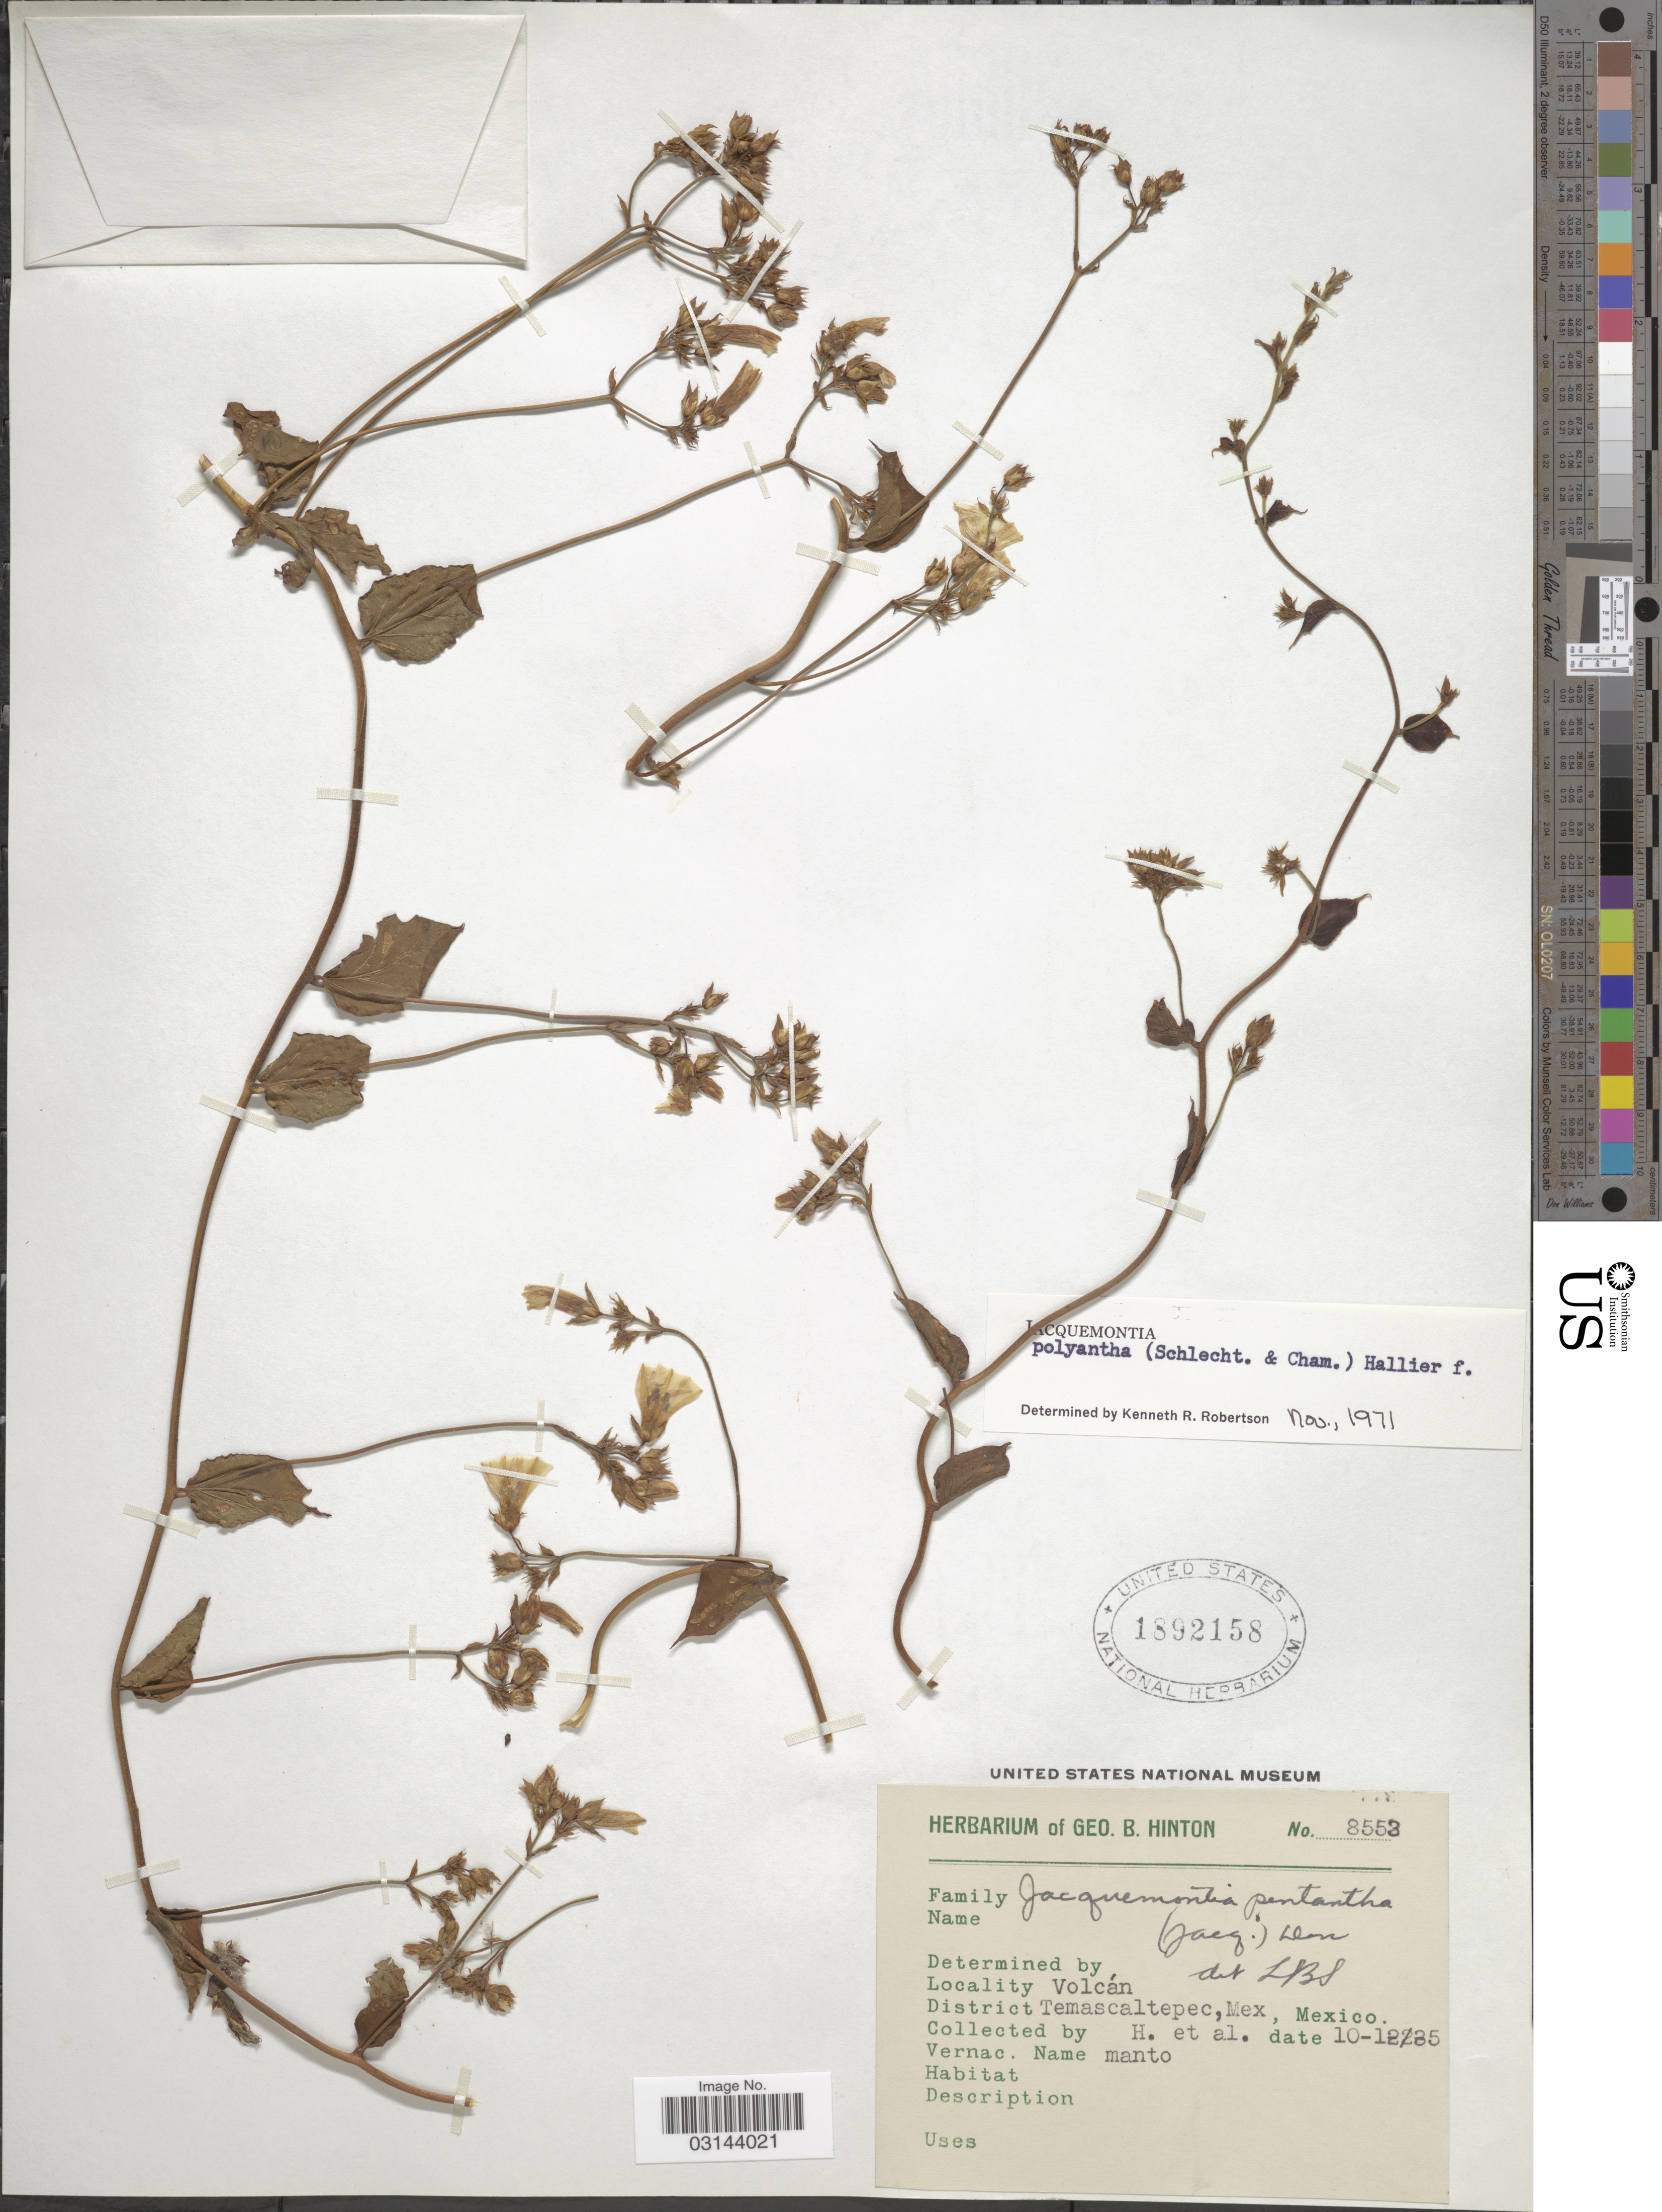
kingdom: Plantae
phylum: Tracheophyta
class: Magnoliopsida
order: Solanales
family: Convolvulaceae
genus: Jacquemontia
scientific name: Jacquemontia polyantha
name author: (Schltdl. & Cham.) Hallier f.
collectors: G. B. Hinton & et al.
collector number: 8553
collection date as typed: Transcribed d/m/y: 10/12/35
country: Mexico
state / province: México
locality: Volcán, District Temascaltepec, Mex., Mexico.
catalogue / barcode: US 1892158